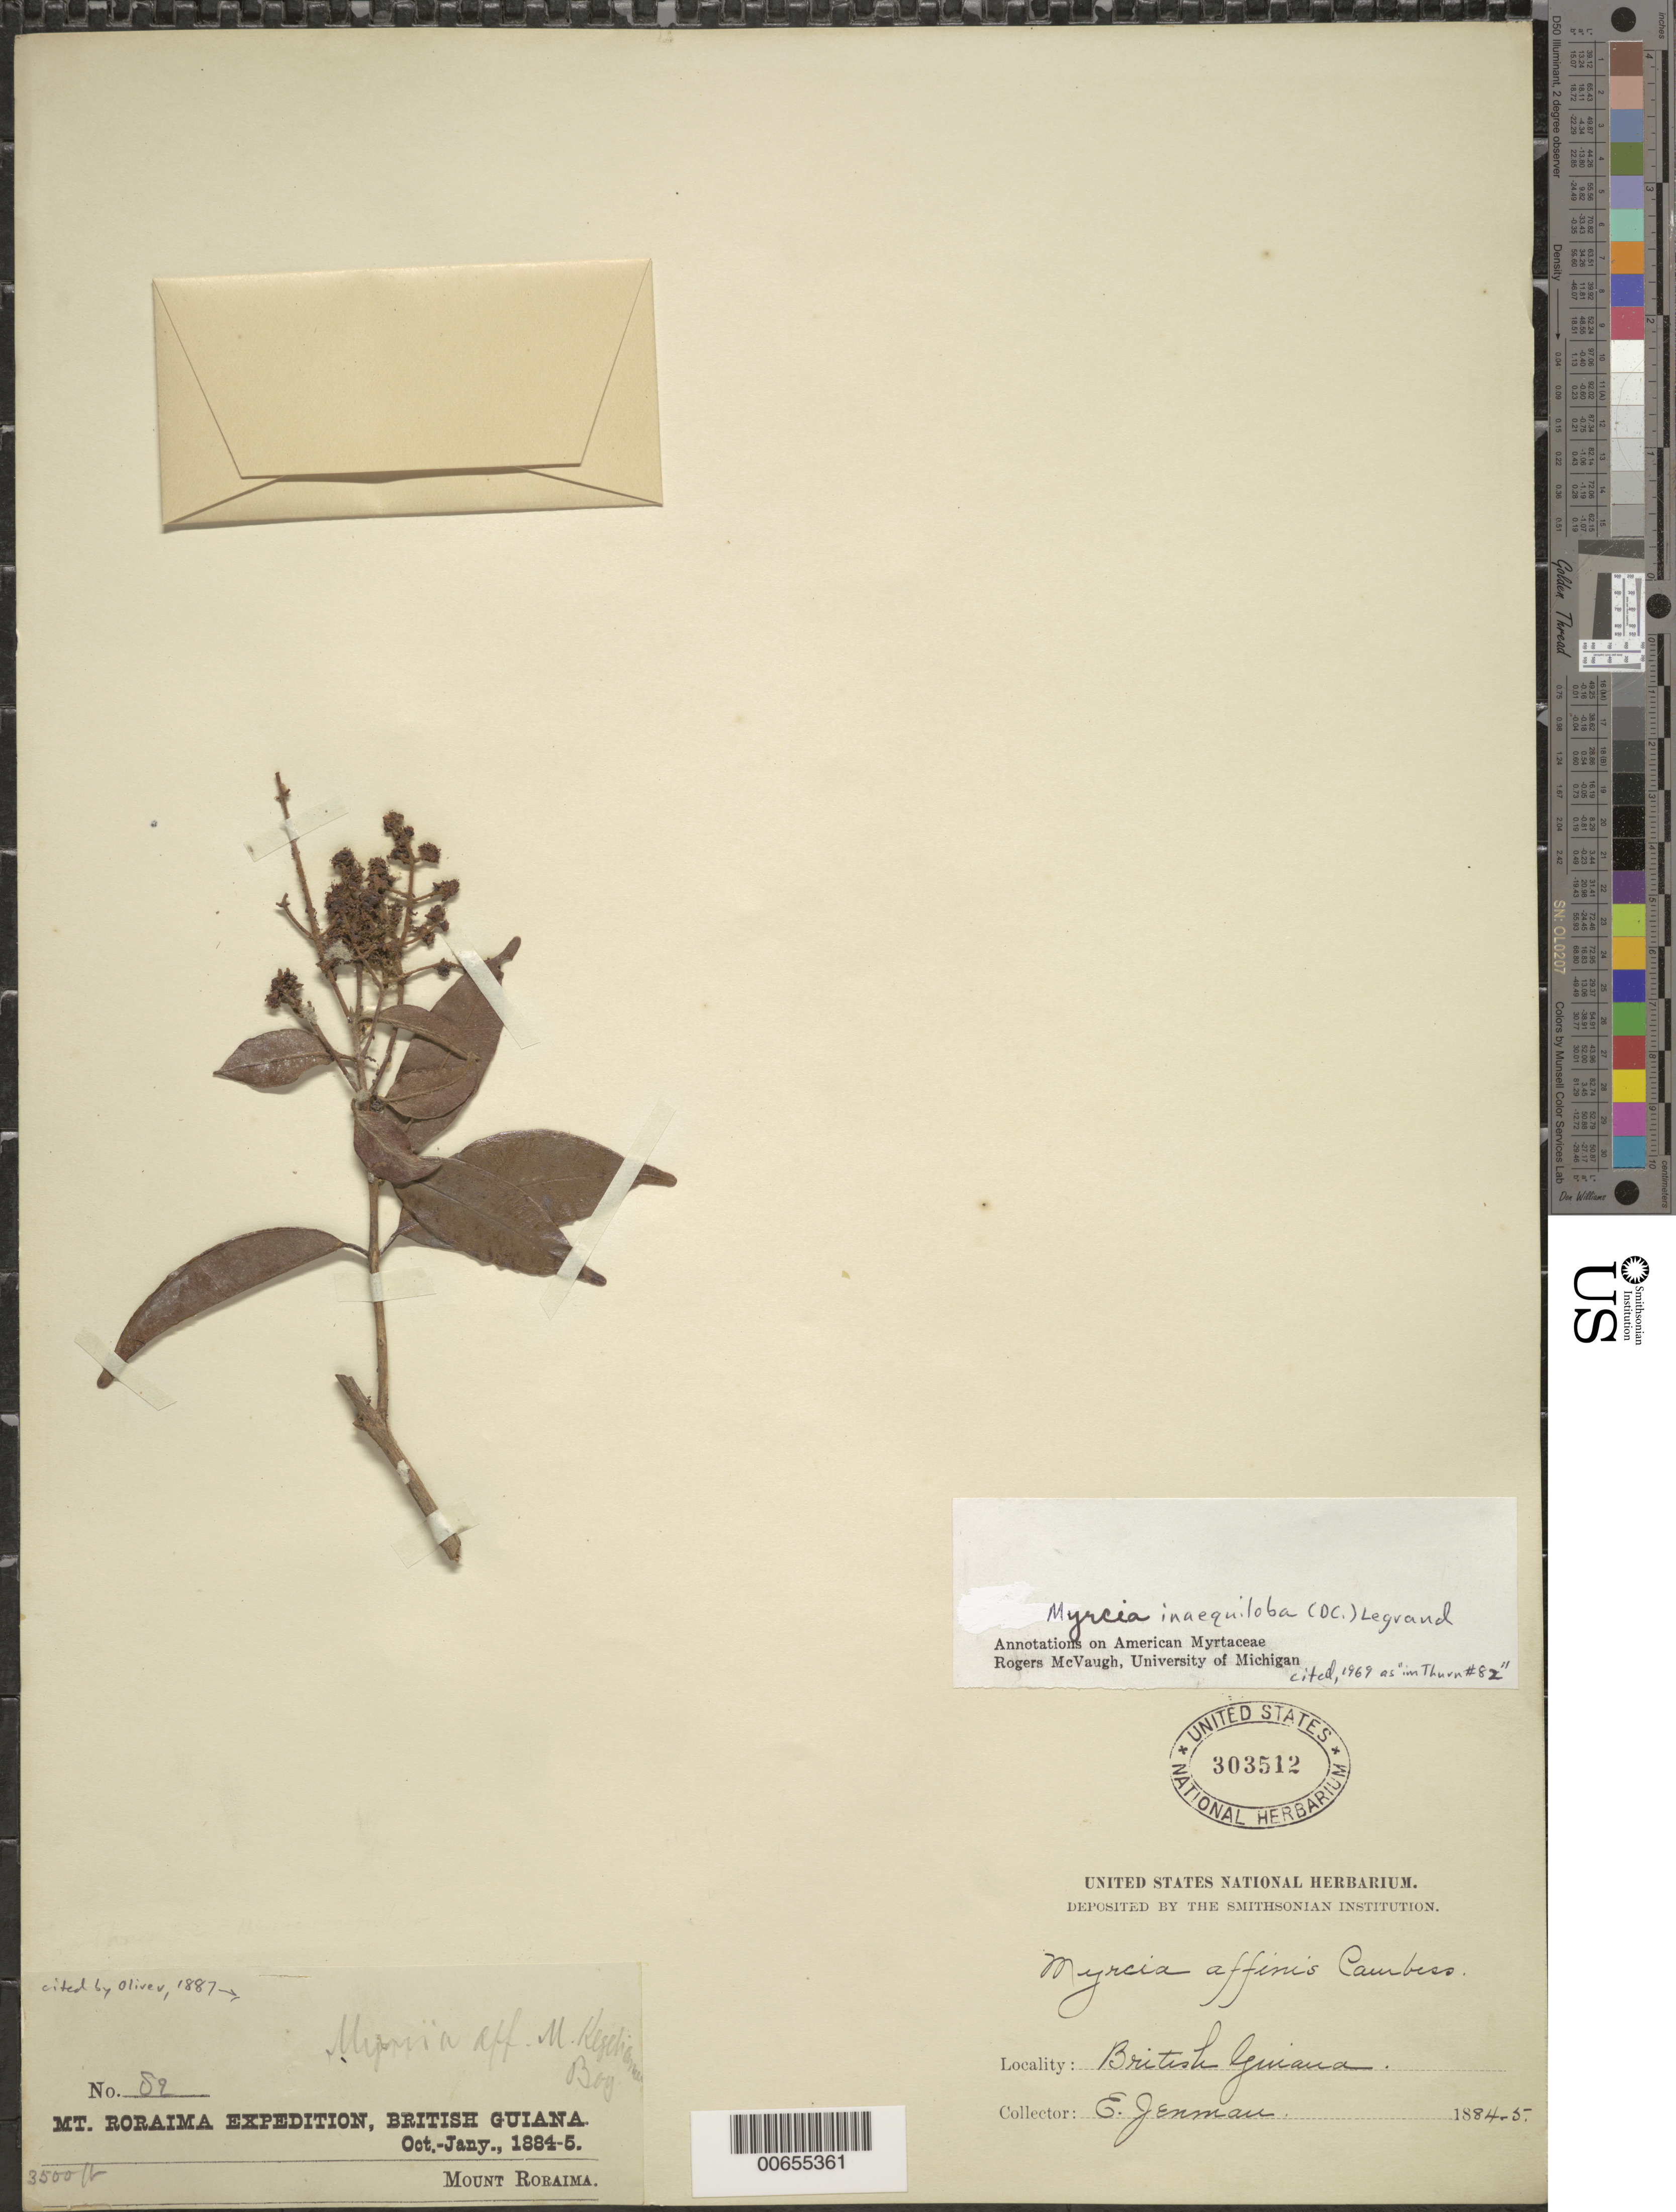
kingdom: Plantae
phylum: Tracheophyta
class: Magnoliopsida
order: Myrtales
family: Myrtaceae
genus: Myrcia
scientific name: Myrcia inaequiloba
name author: (DC.) D. Legrand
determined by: McVaugh, R.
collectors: G. S. Jenman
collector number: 82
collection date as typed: October 1884 to January 1885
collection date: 1884-10/1885-01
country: Guyana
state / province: Cuyuni-Mazaruni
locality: Mt. Roraima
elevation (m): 320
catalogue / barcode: US 303512